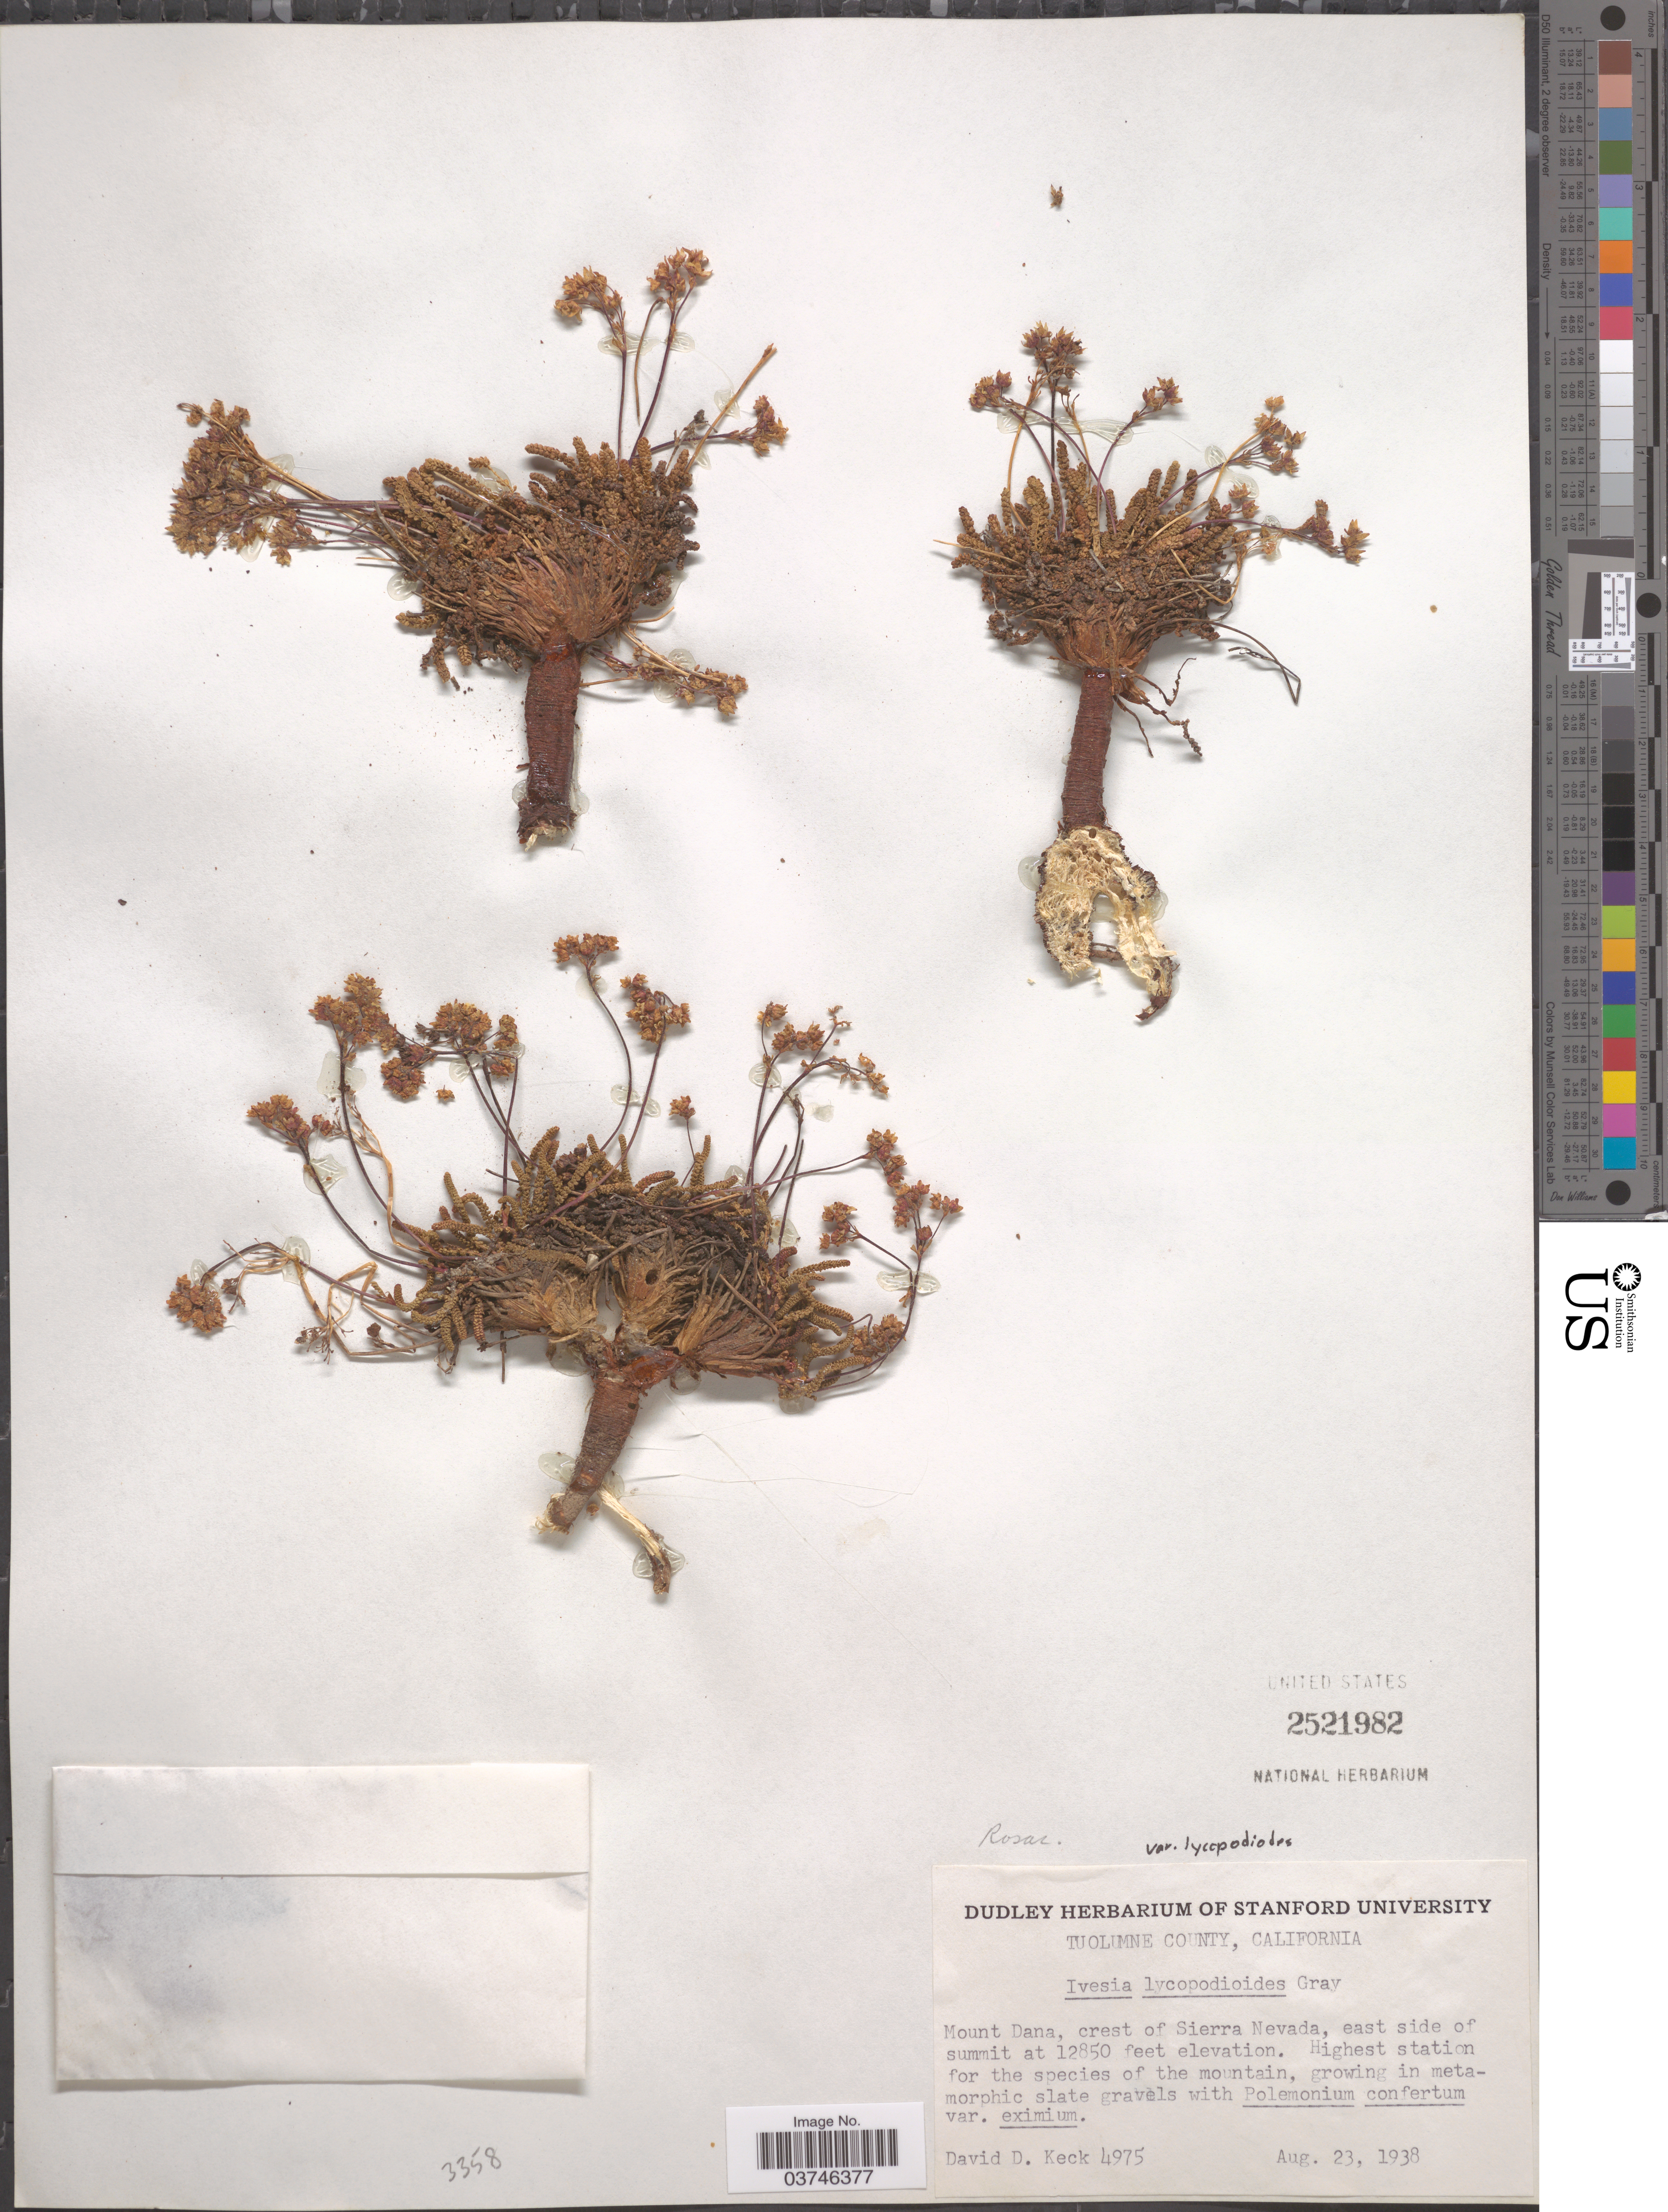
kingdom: Plantae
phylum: Tracheophyta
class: Magnoliopsida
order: Rosales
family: Rosaceae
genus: Potentilla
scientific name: Potentilla lycopodioides var. lycopodioides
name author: (A. Gray) Baill. ex J.T. Howell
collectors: D. D. Keck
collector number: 4975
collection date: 1938-08-23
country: United States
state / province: California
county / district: Tuolumne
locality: Tuolumne County. Mount Dana, crest of Sierra Nevada, east side of summit.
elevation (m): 3917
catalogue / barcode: US 2521982